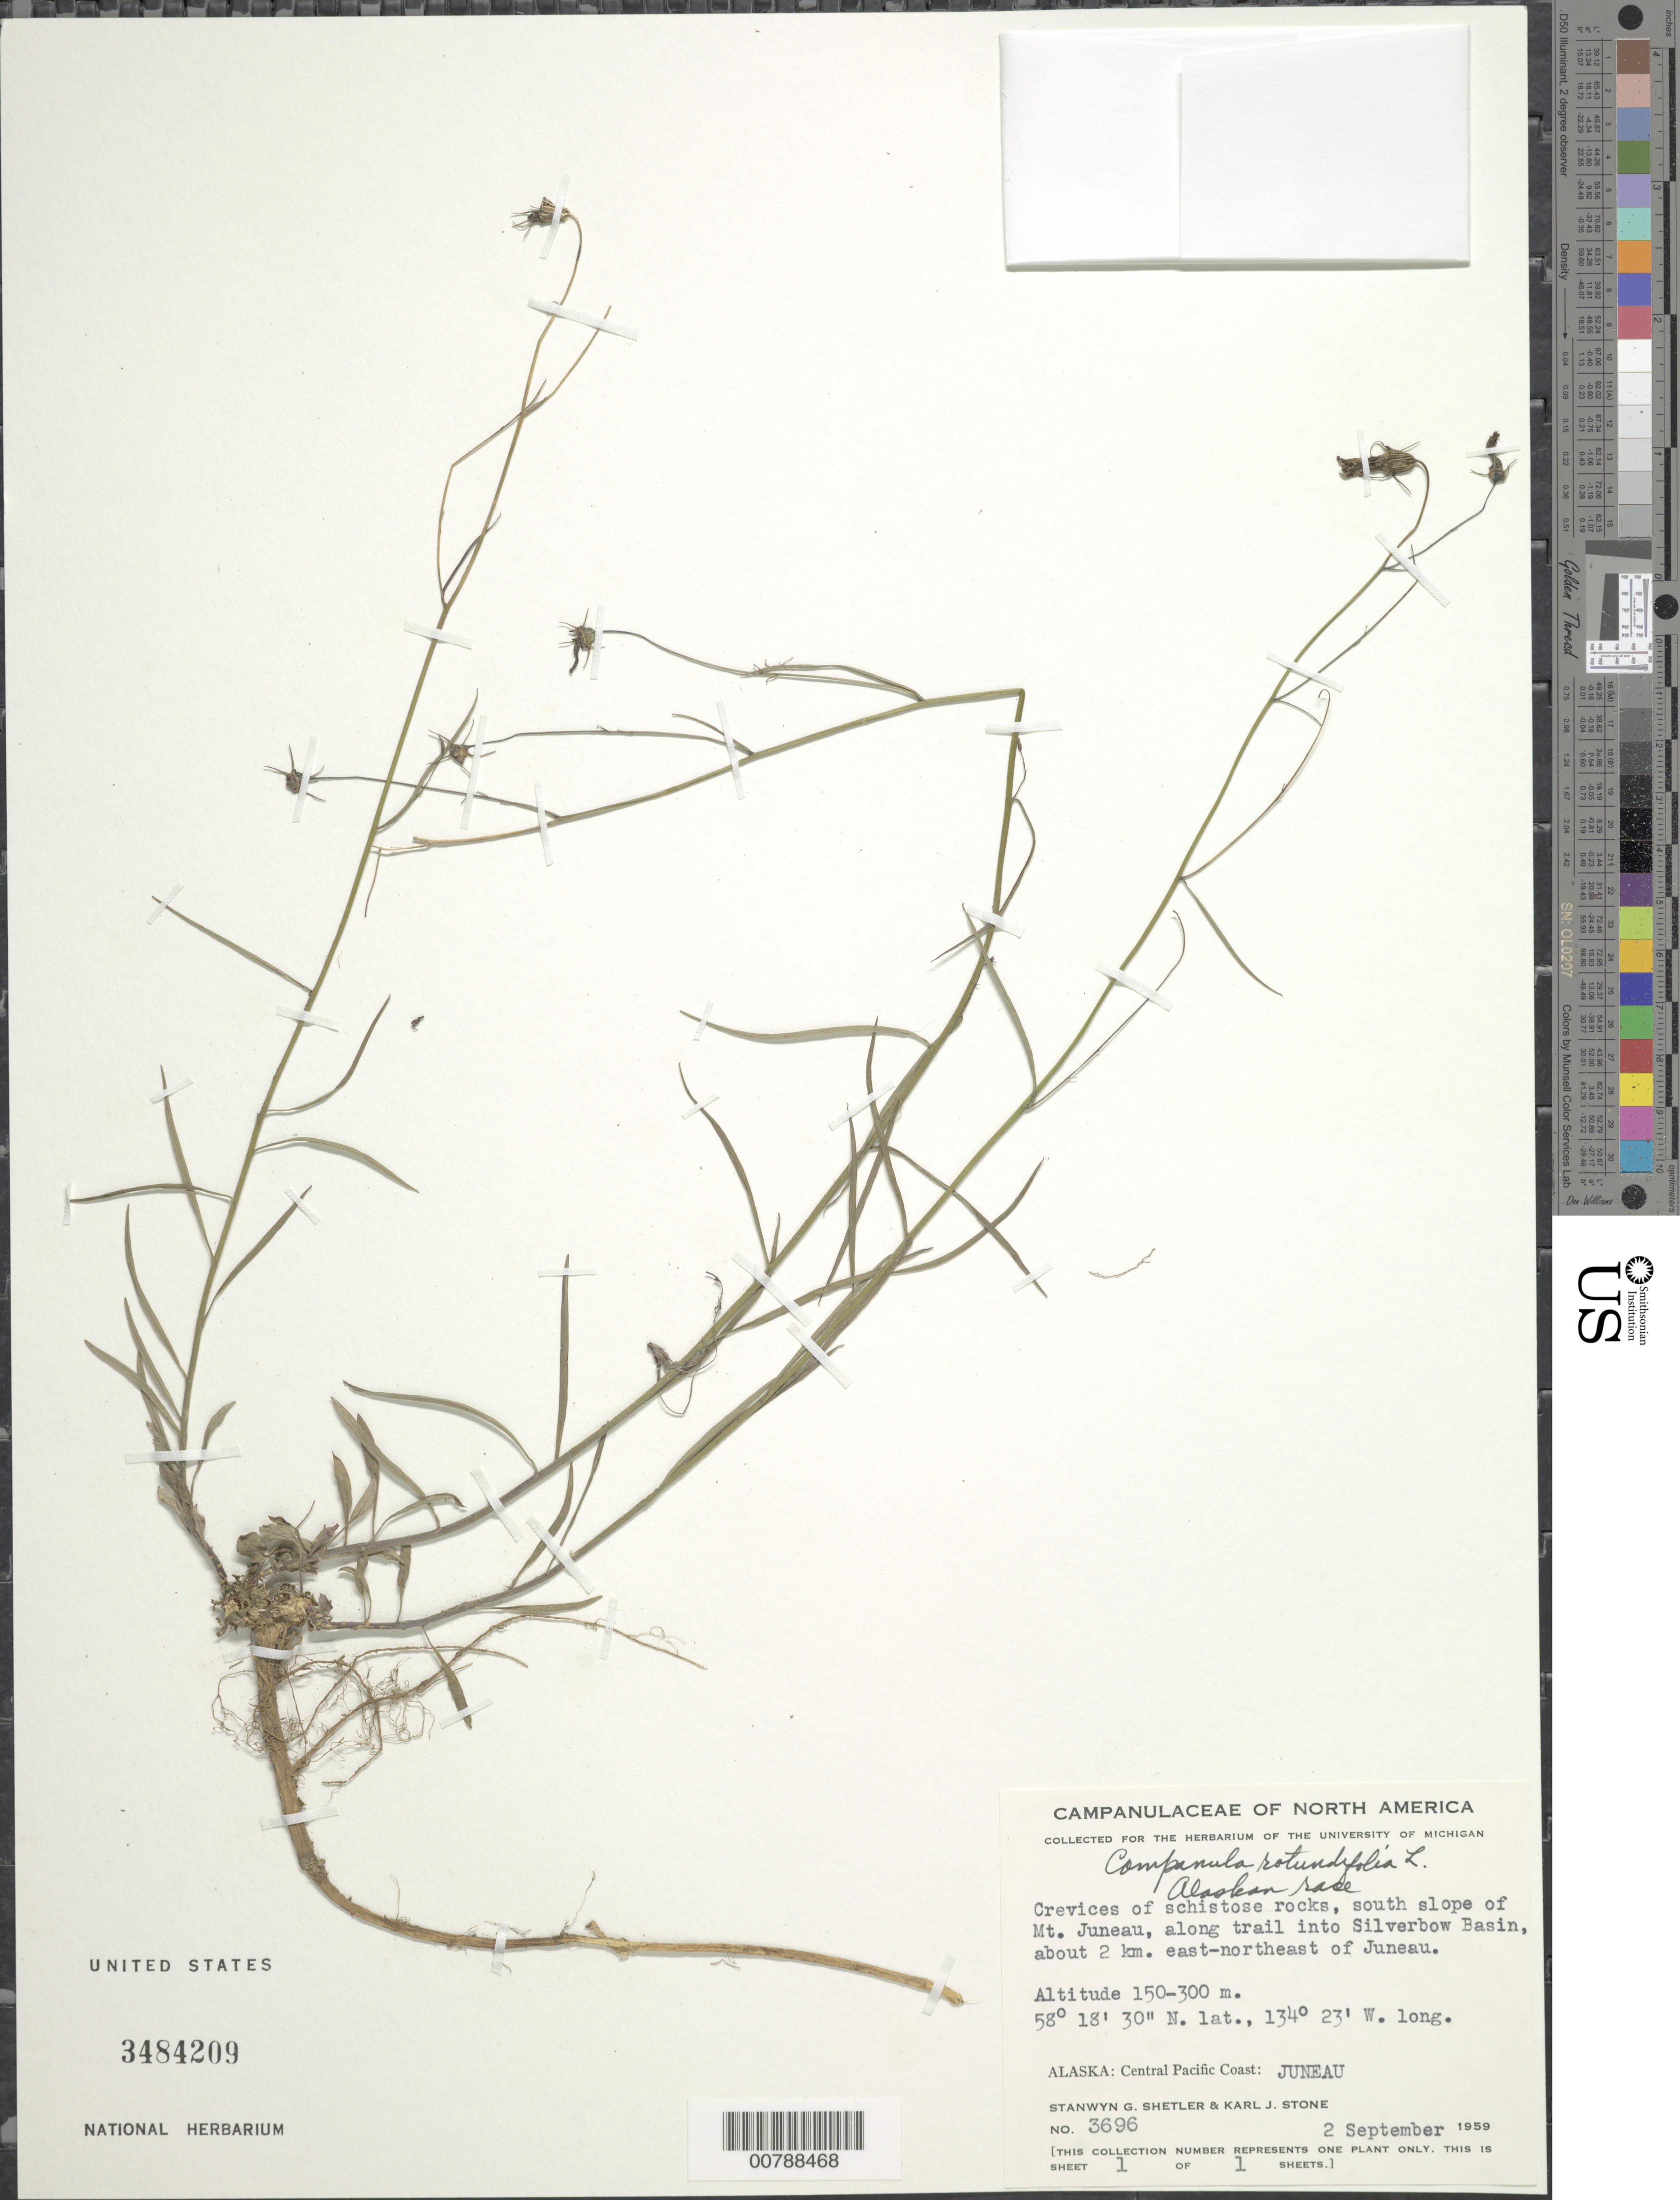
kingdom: Plantae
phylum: Tracheophyta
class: Magnoliopsida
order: Asterales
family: Campanulaceae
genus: Campanula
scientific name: Campanula rotundifolia L. Alaskan race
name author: L.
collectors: S. Shetler & K. J. Stone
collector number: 3696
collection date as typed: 2 September 1959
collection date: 1959-09-02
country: United States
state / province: Alaska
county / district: Juneau Division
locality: South slope of Mt. Juneau, along trail in to Silverbow Basin, about 2 km. ENE of Juneau.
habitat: Crevices of schistose rocks.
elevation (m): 150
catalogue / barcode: US 3484209